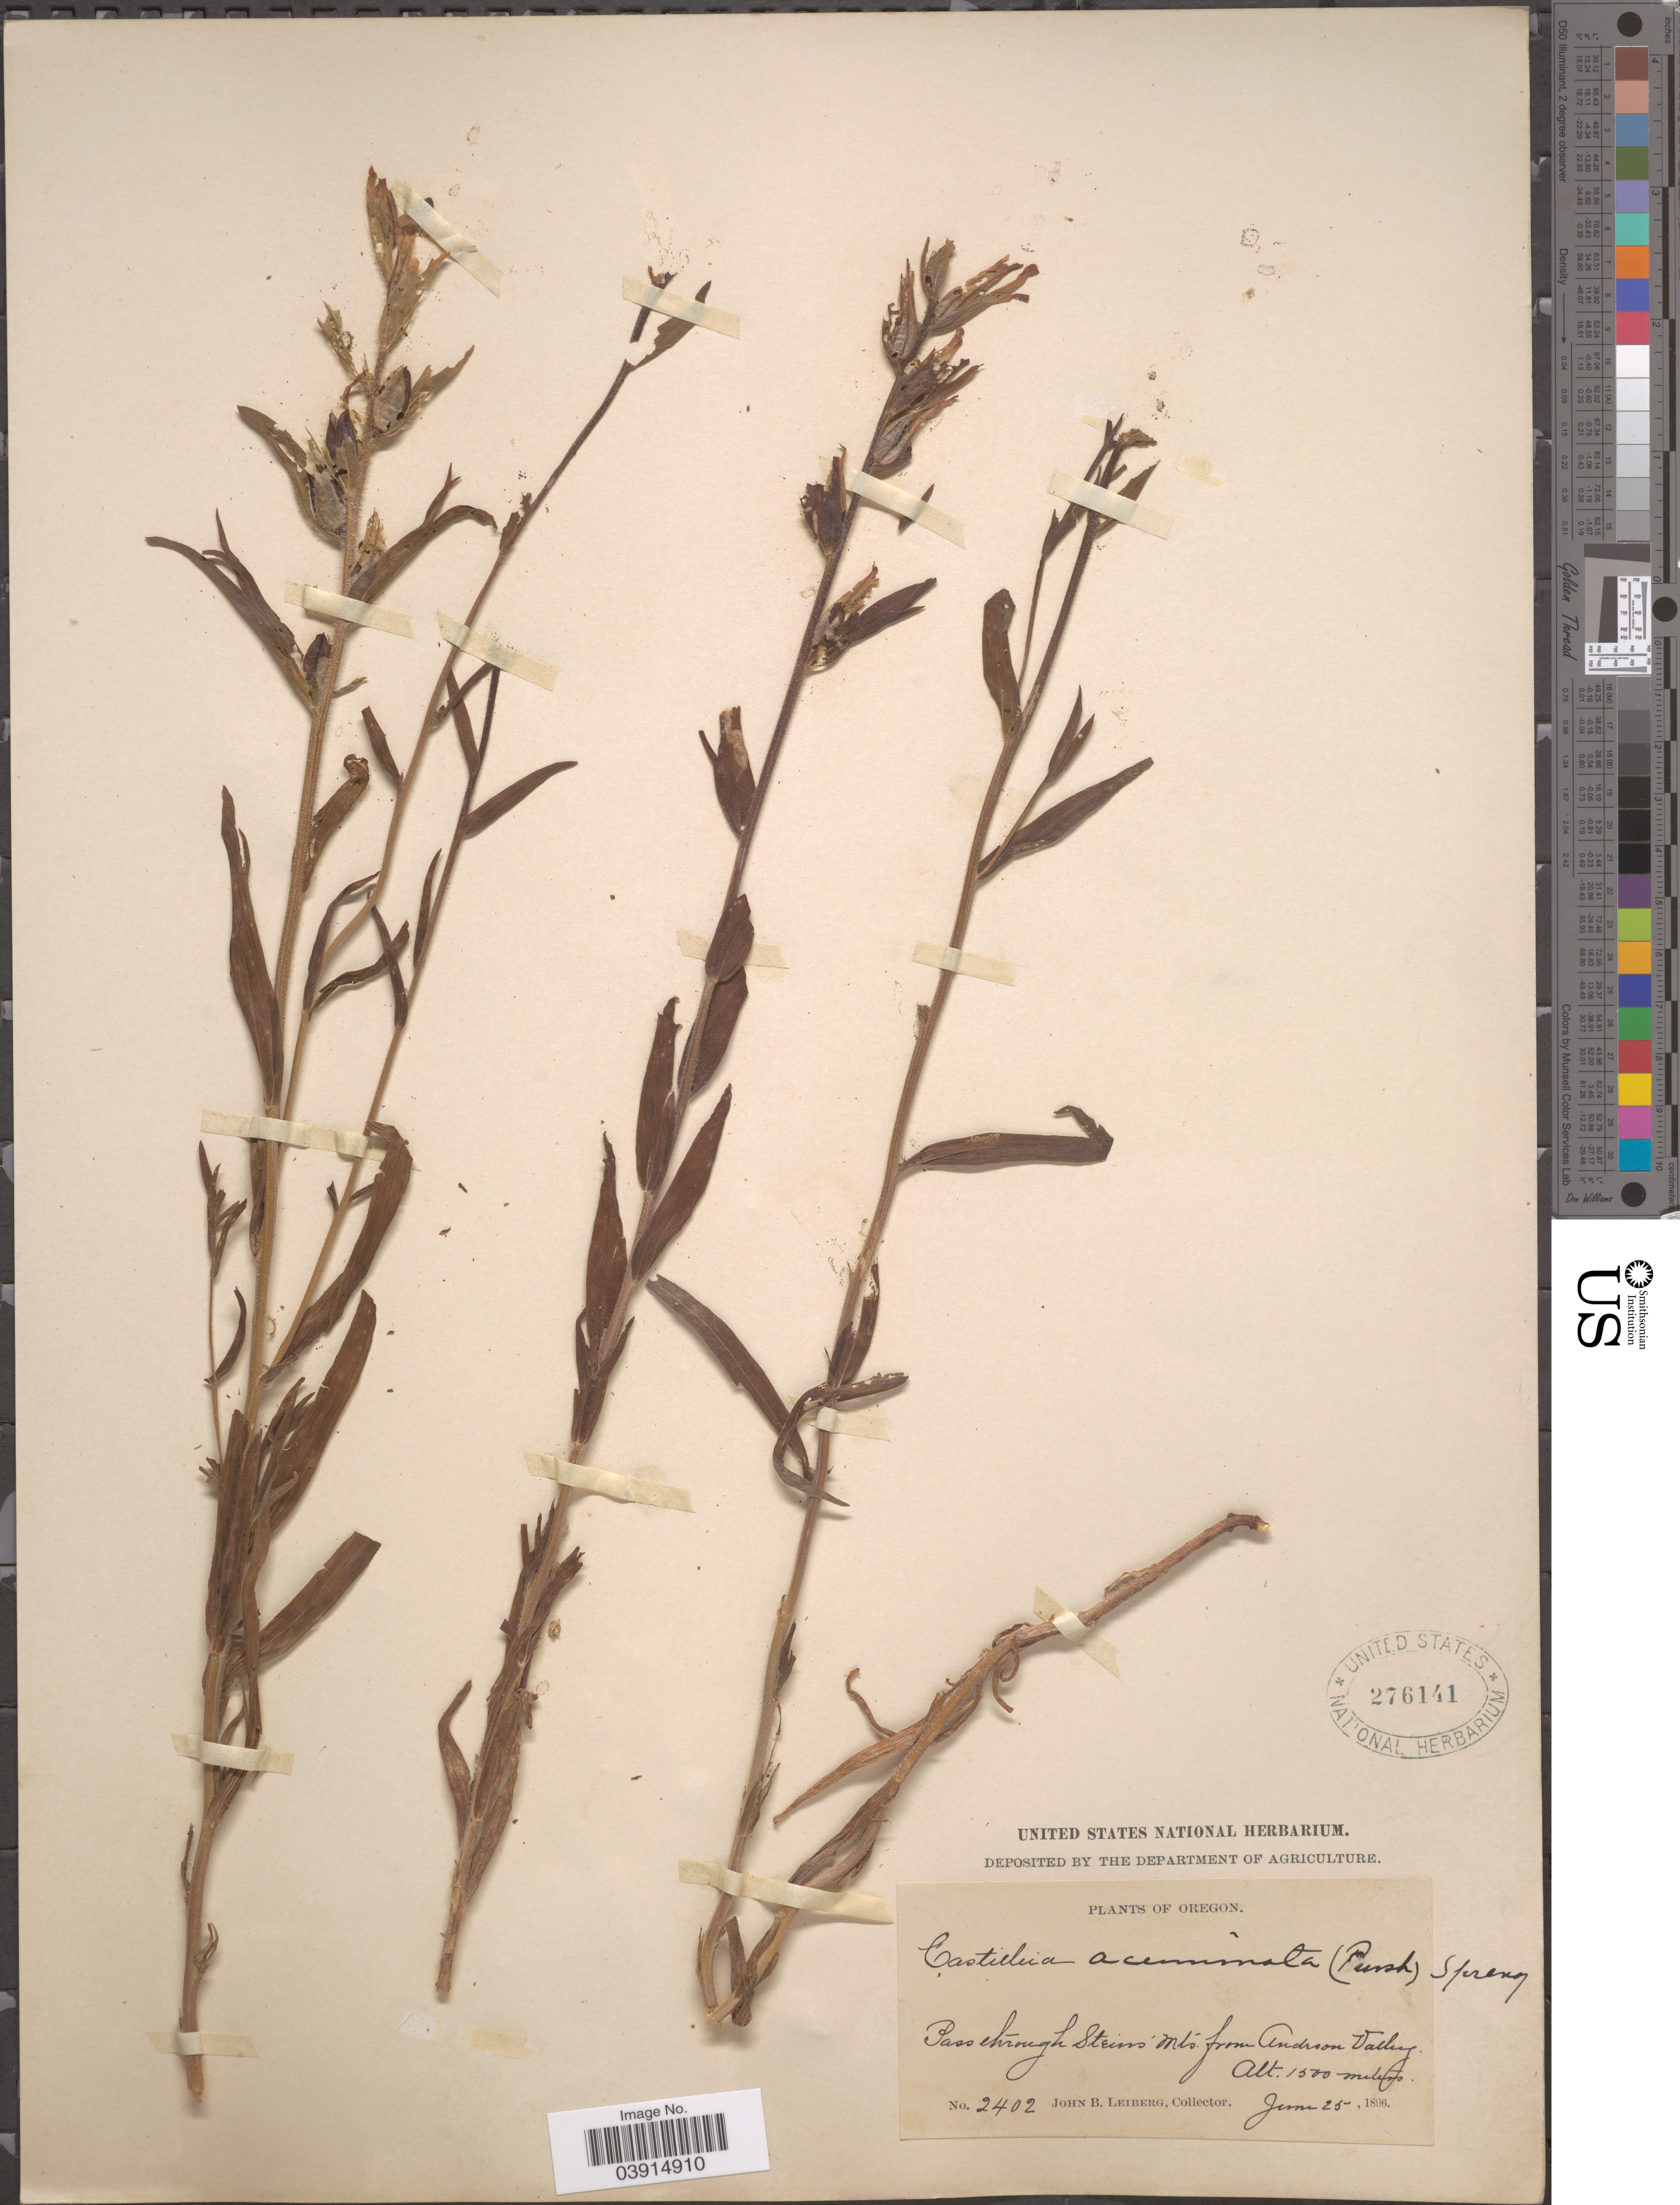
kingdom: Plantae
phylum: Tracheophyta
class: Magnoliopsida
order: Lamiales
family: Orobanchaceae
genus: Castilleja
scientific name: Castilleja sp.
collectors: J. B. Leiberg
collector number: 2402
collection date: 1896-06-25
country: United States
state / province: Oregon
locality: Pass through Steins' Mts. from Anderson Valley.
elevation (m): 1500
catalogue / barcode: US 276141